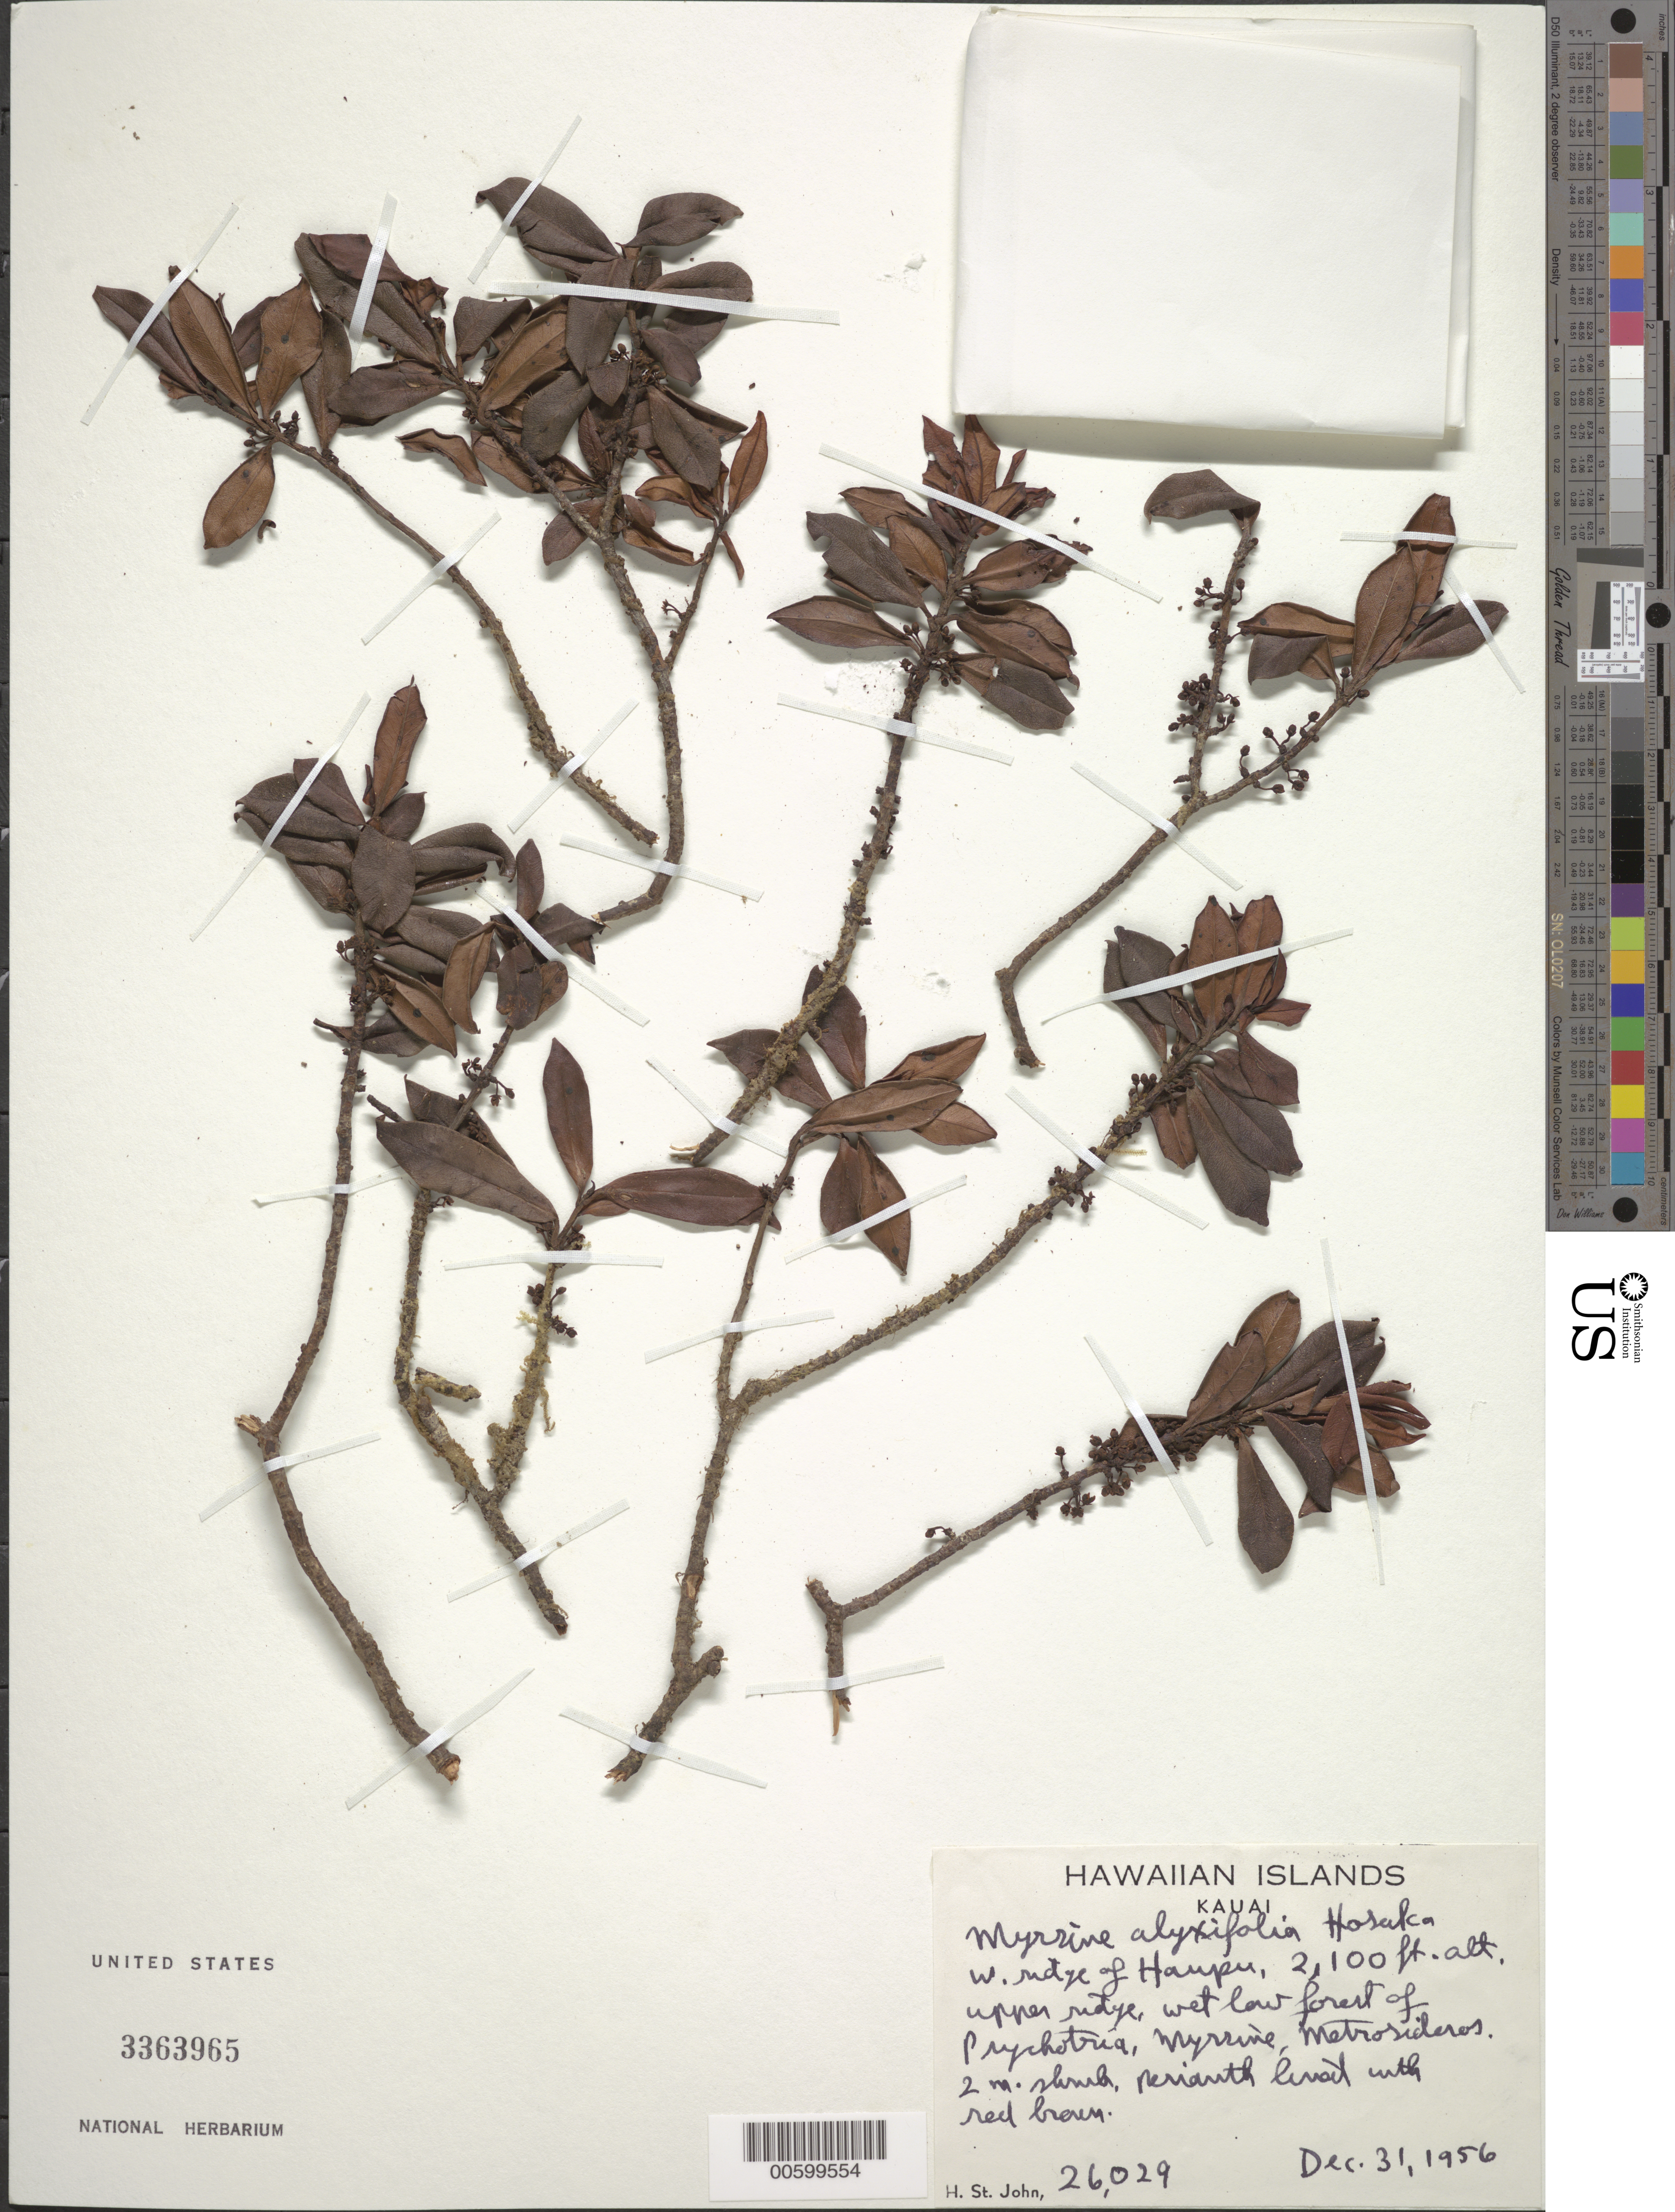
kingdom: Plantae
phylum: Tracheophyta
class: Magnoliopsida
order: Ericales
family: Primulaceae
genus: Myrsine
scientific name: Myrsine alyxifolia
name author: Hosaka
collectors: H. St. John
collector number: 26029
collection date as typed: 31 Dec 1956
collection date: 1956-12-31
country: United States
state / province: Hawaii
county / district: Kauai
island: Kaua'i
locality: W ridge of Haupu, upper ridge.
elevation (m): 640.08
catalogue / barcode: US 3363965